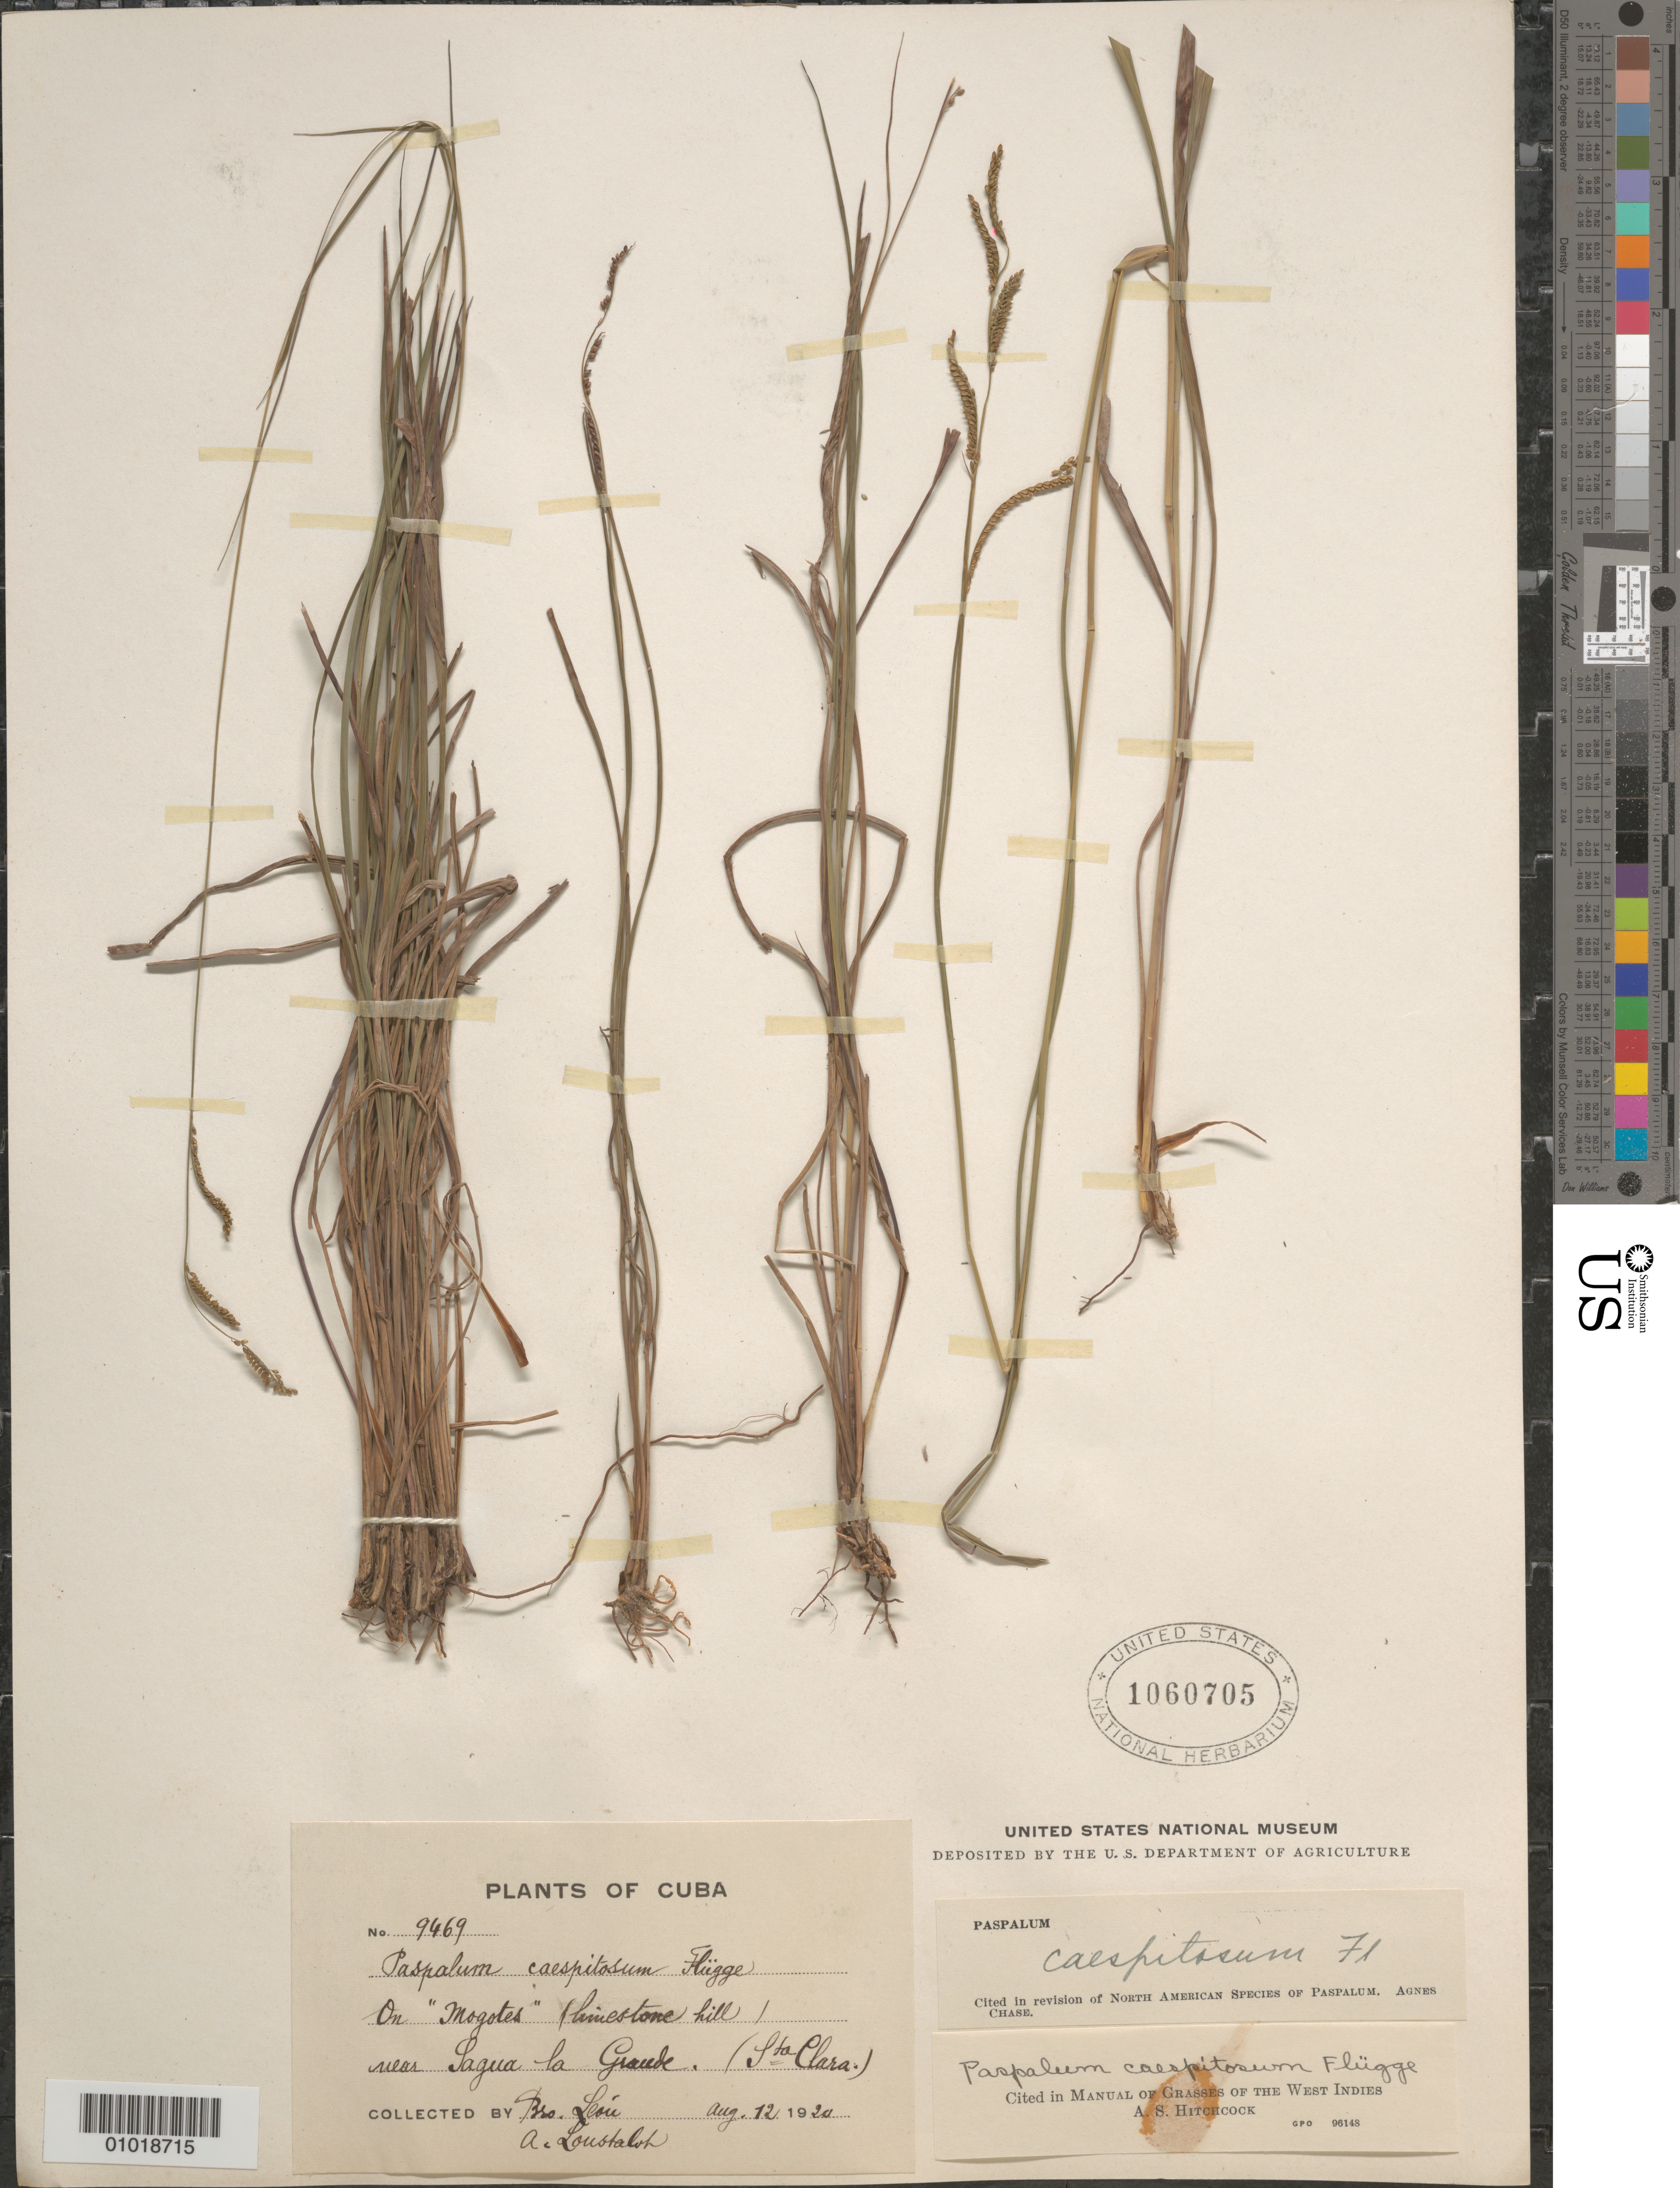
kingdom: Plantae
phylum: Tracheophyta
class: Liliopsida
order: Poales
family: Poaceae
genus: Paspalum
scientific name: Paspalum caespitosum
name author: Flüggé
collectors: Bro. León & A. Loustalot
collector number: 9469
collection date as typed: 12 Aug 1920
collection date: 1920-08-12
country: Cuba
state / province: Villa Clara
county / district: Santa Clara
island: Cuba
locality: On "Mogotes" (limestone hill) near Sagua de Grande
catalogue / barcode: US 1060705